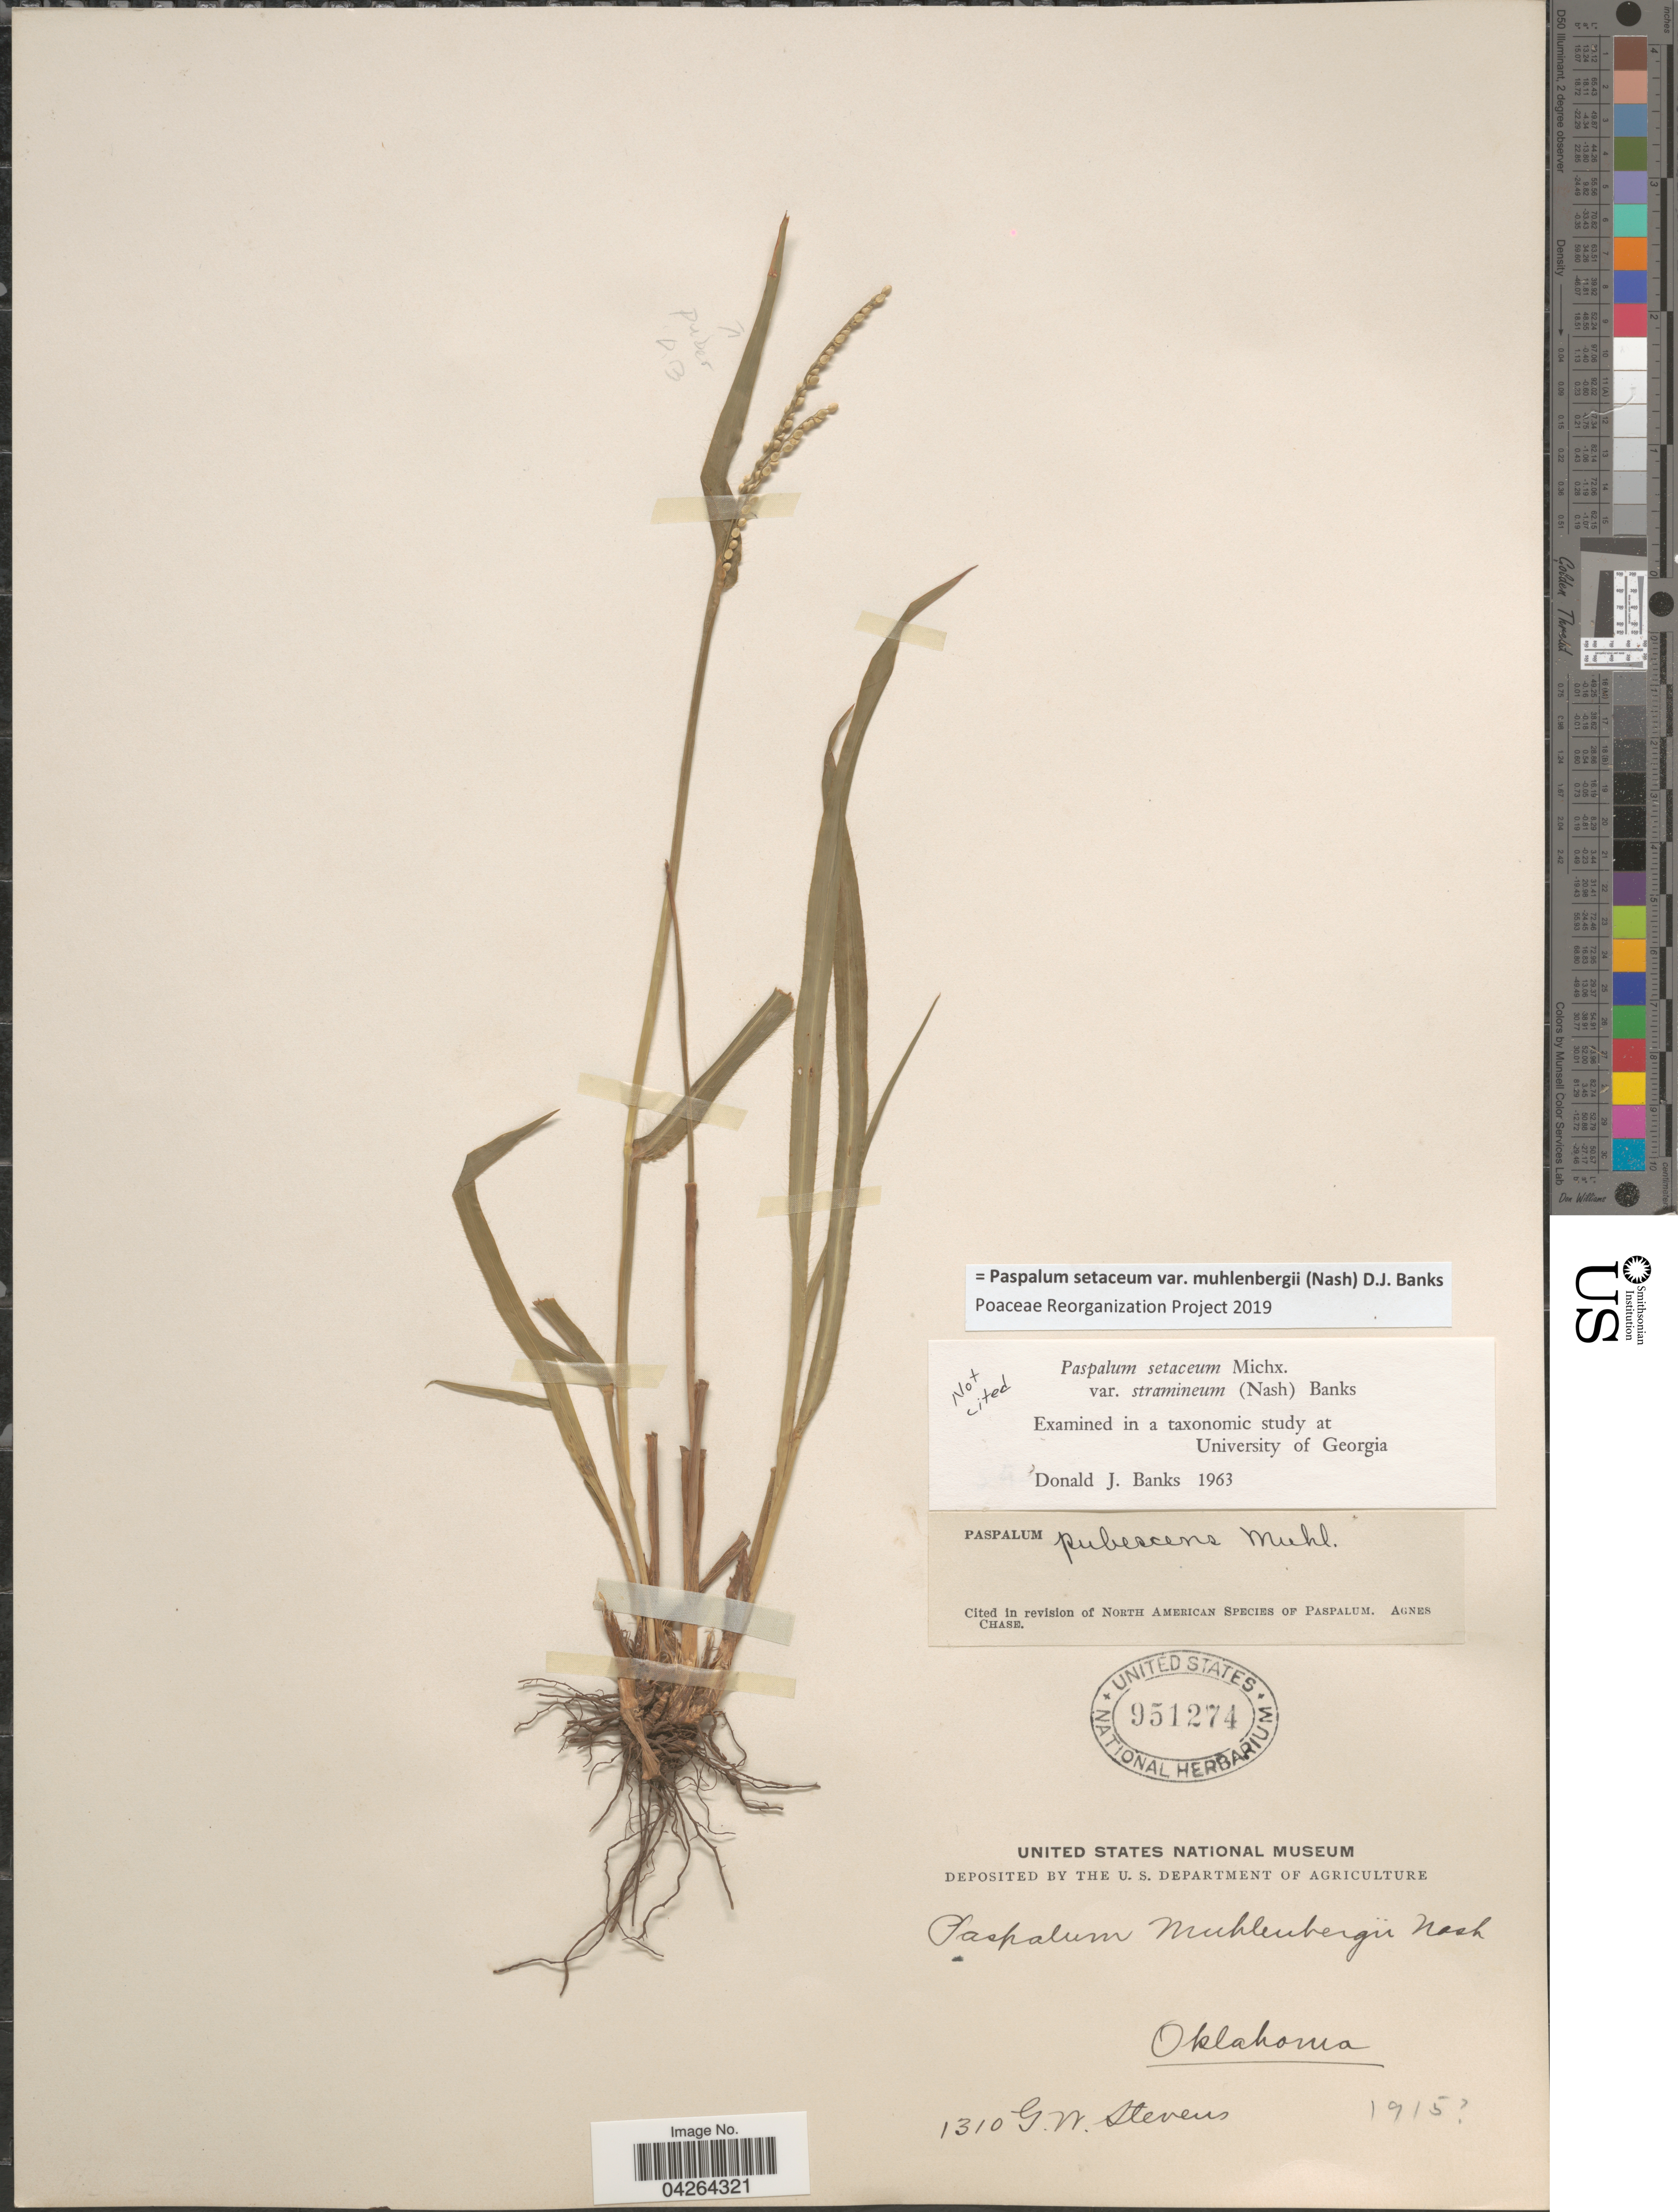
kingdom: Plantae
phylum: Tracheophyta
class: Liliopsida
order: Poales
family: Poaceae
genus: Paspalum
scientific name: Paspalum setaceum var. muhlenbergii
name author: (Nash) D.J. Banks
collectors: G. W. Stevens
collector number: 1310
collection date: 1915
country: United States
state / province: Oklahoma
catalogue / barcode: US 951274